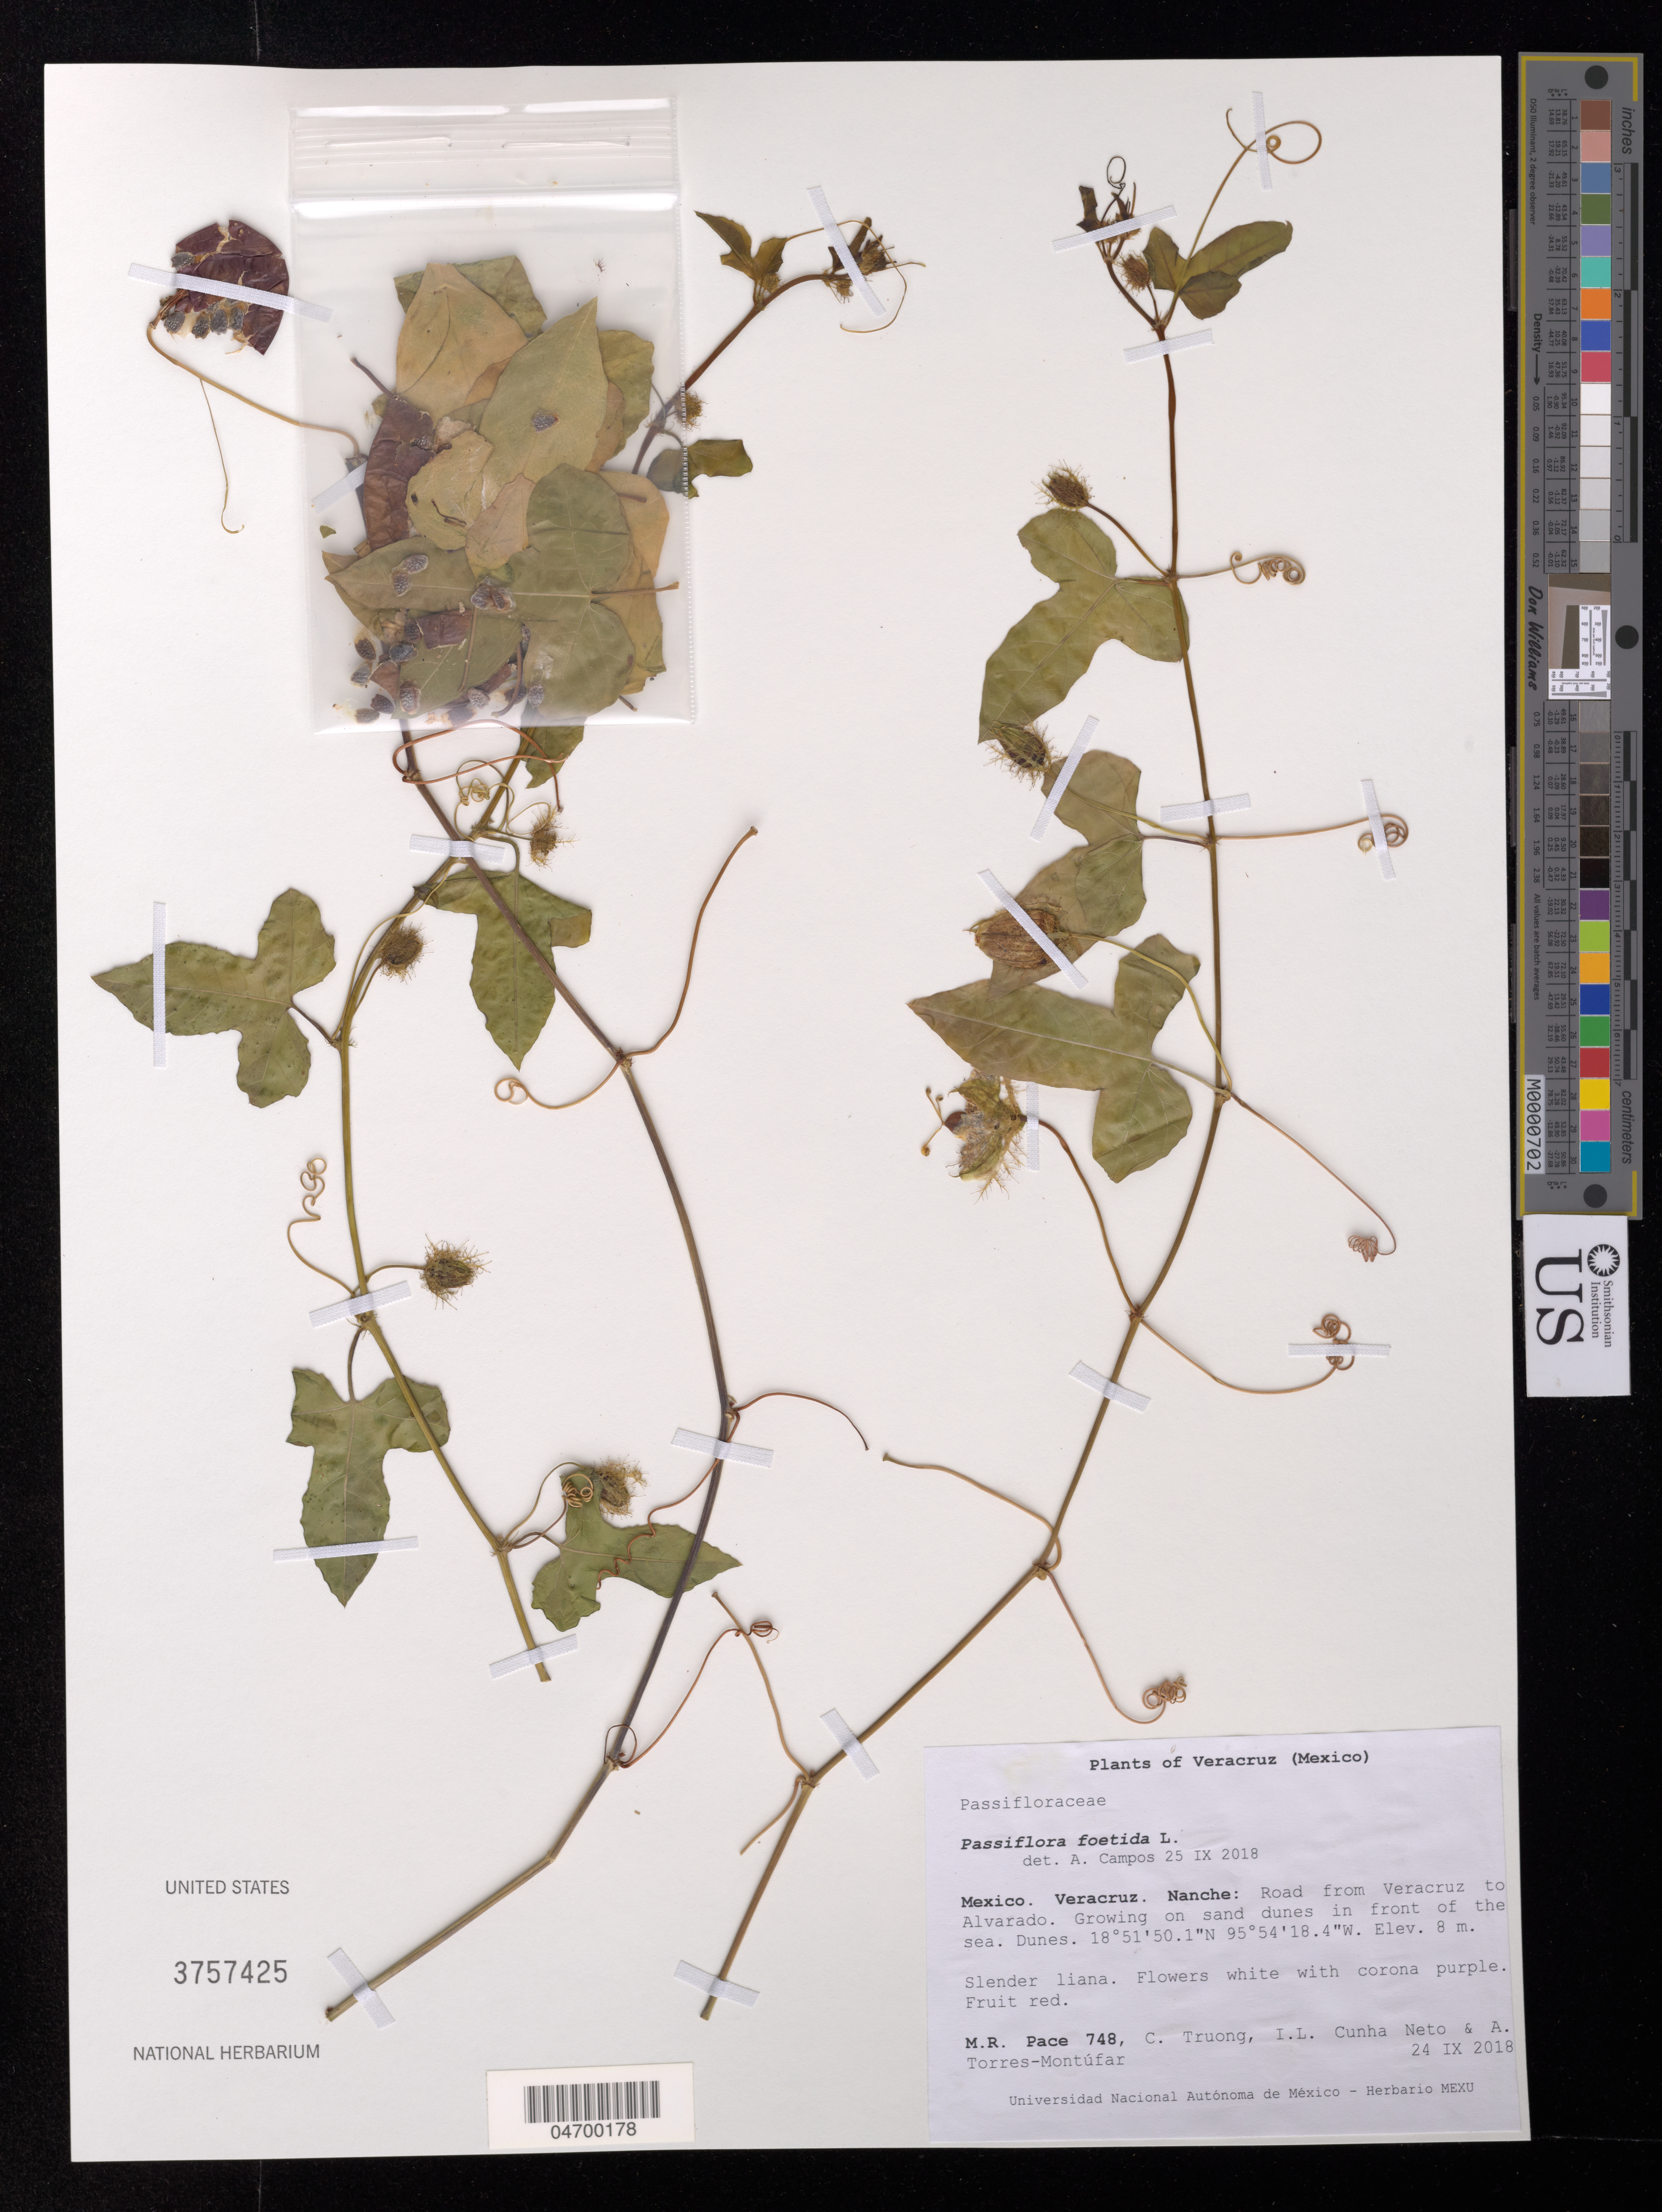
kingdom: Plantae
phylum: Tracheophyta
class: Magnoliopsida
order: Malpighiales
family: Passifloraceae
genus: Passiflora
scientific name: Passiflora foetida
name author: L.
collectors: M. R. Pace, C. Truong, I. L. Cunha Neto & A. Torres-Montúfar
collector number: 748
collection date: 2018-09-24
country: Mexico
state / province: Veracruz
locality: Veracruz. Nanche: Road from Veracruz to Alvarado.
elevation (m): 8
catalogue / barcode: US 3757425